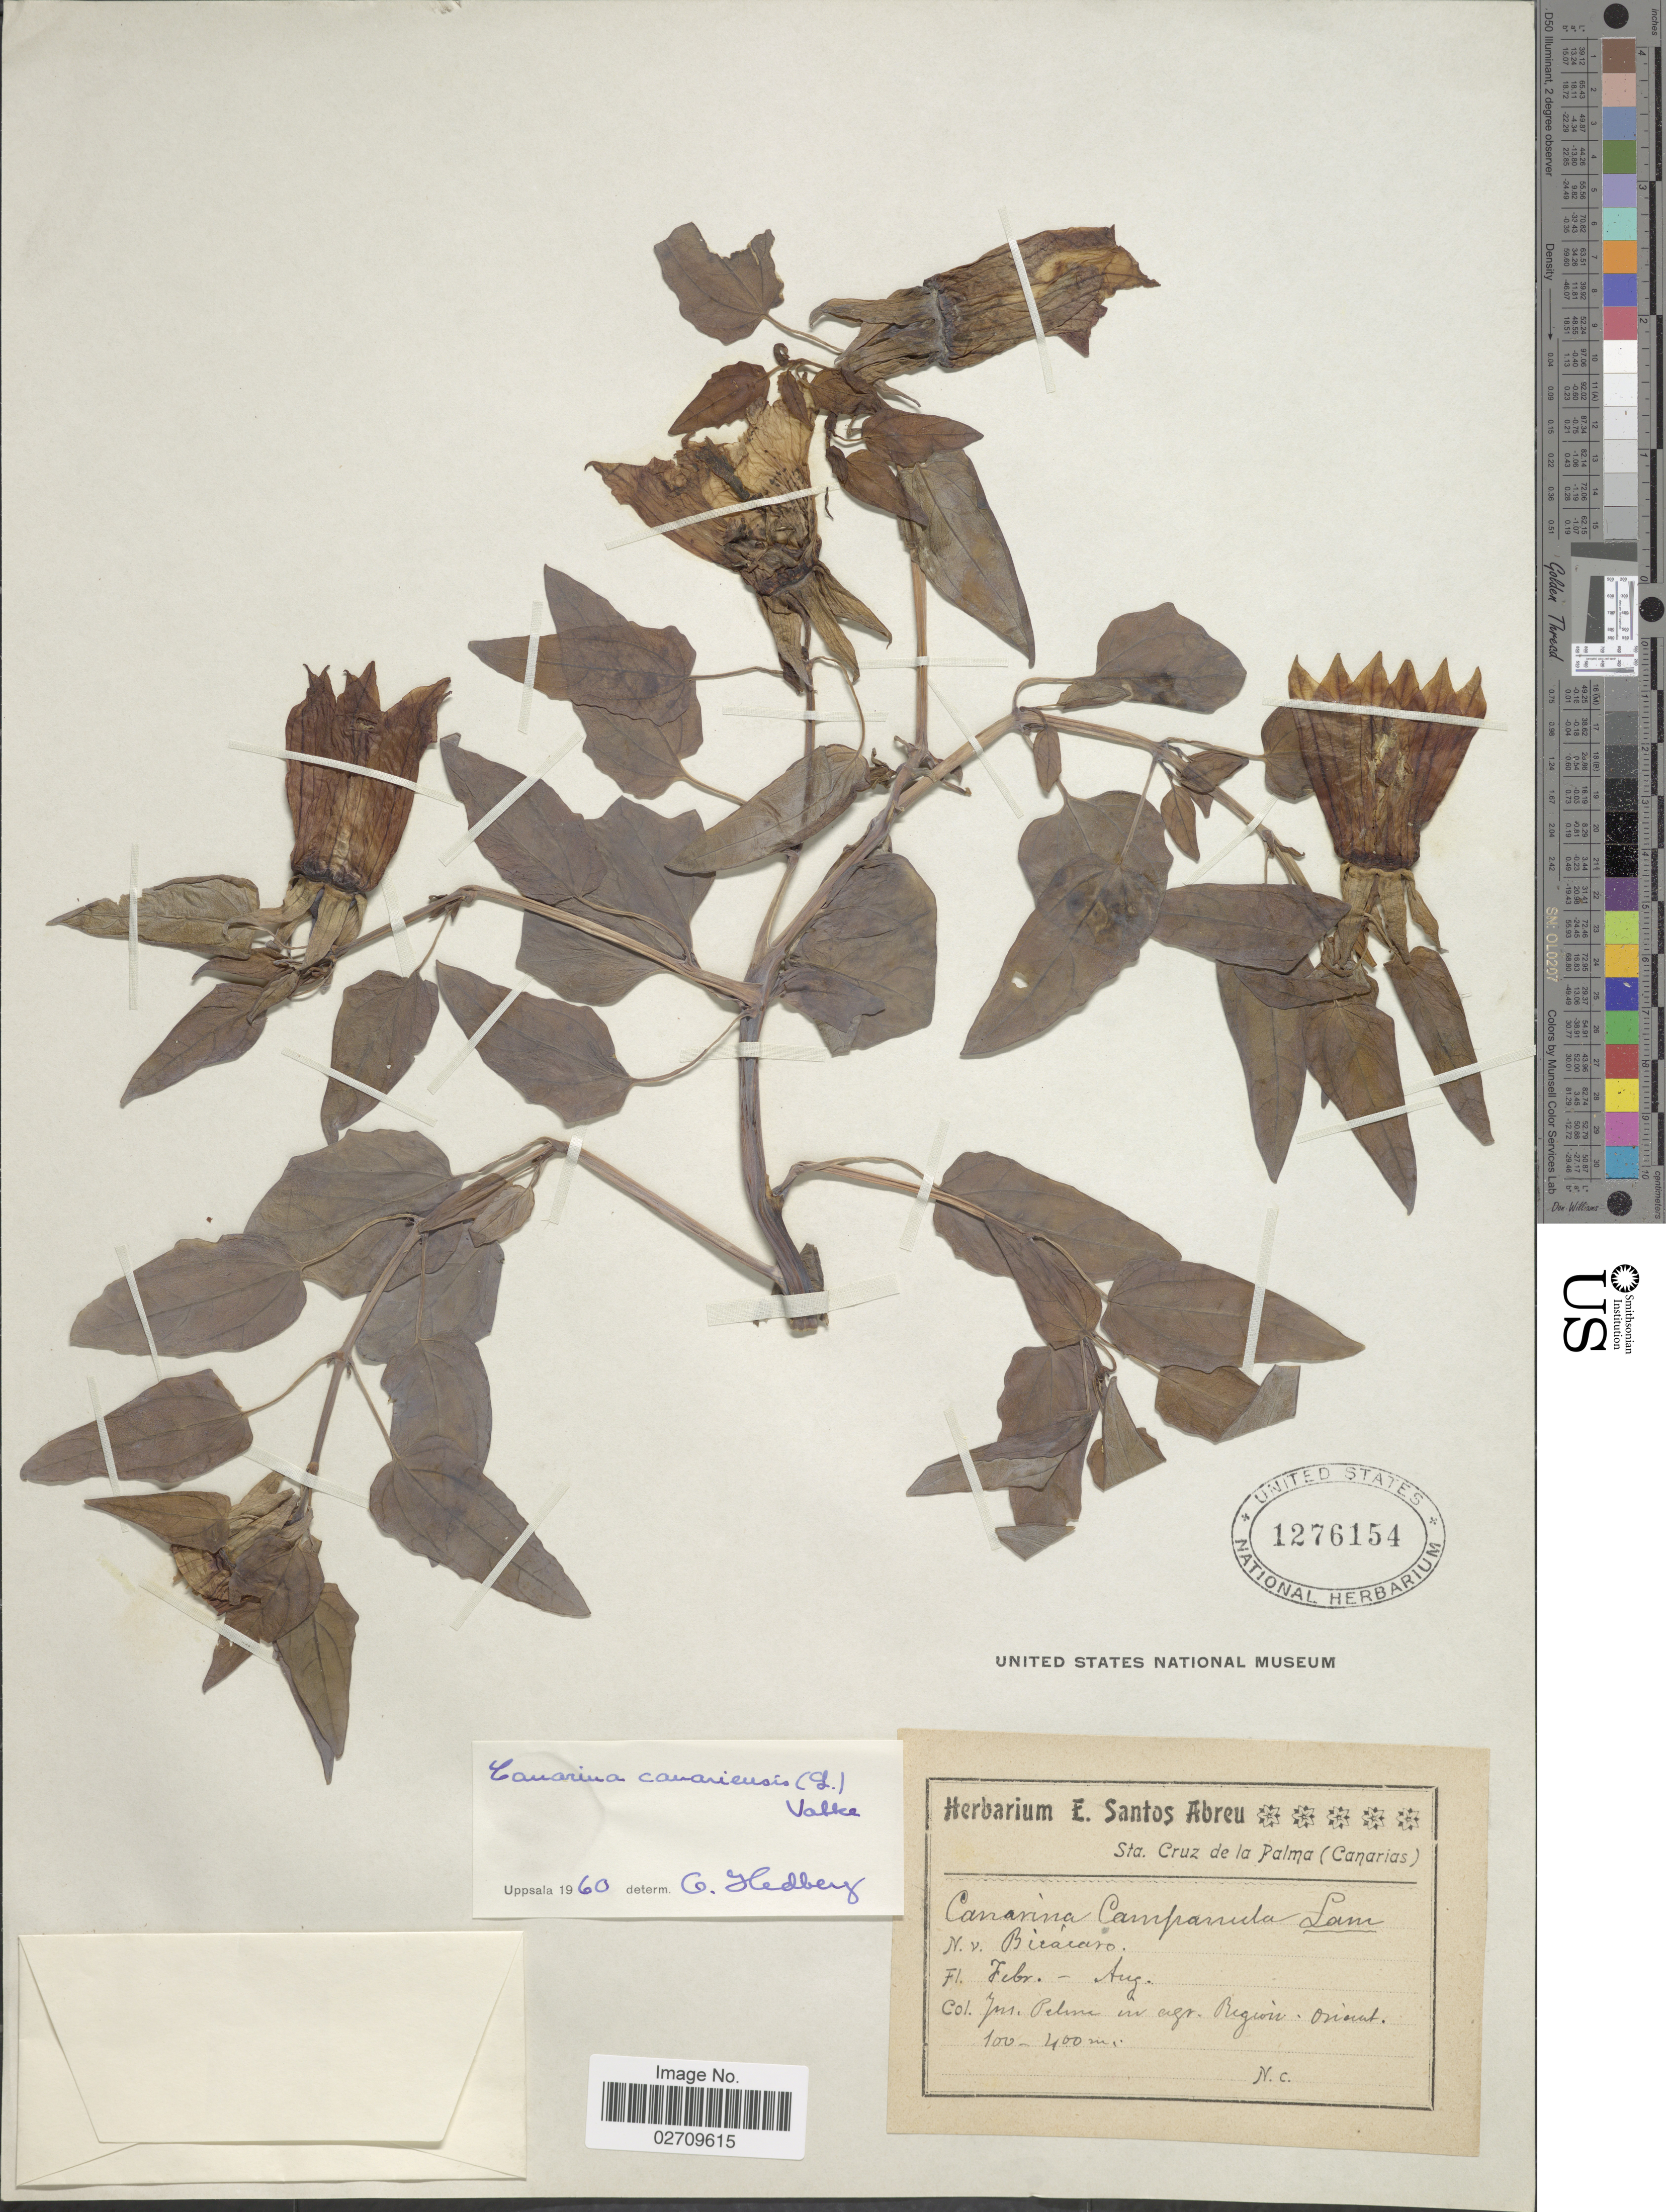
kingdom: Plantae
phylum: Tracheophyta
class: Magnoliopsida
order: Asterales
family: Campanulaceae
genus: Canarina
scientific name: Canarina canariensis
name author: (L.) Vatke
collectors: ex herb. E. Santos Abrue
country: Spain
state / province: Canarias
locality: Sta. Cruz de la Palma (Canarias), in agr. Region Orient.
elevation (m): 100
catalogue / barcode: US 1276154